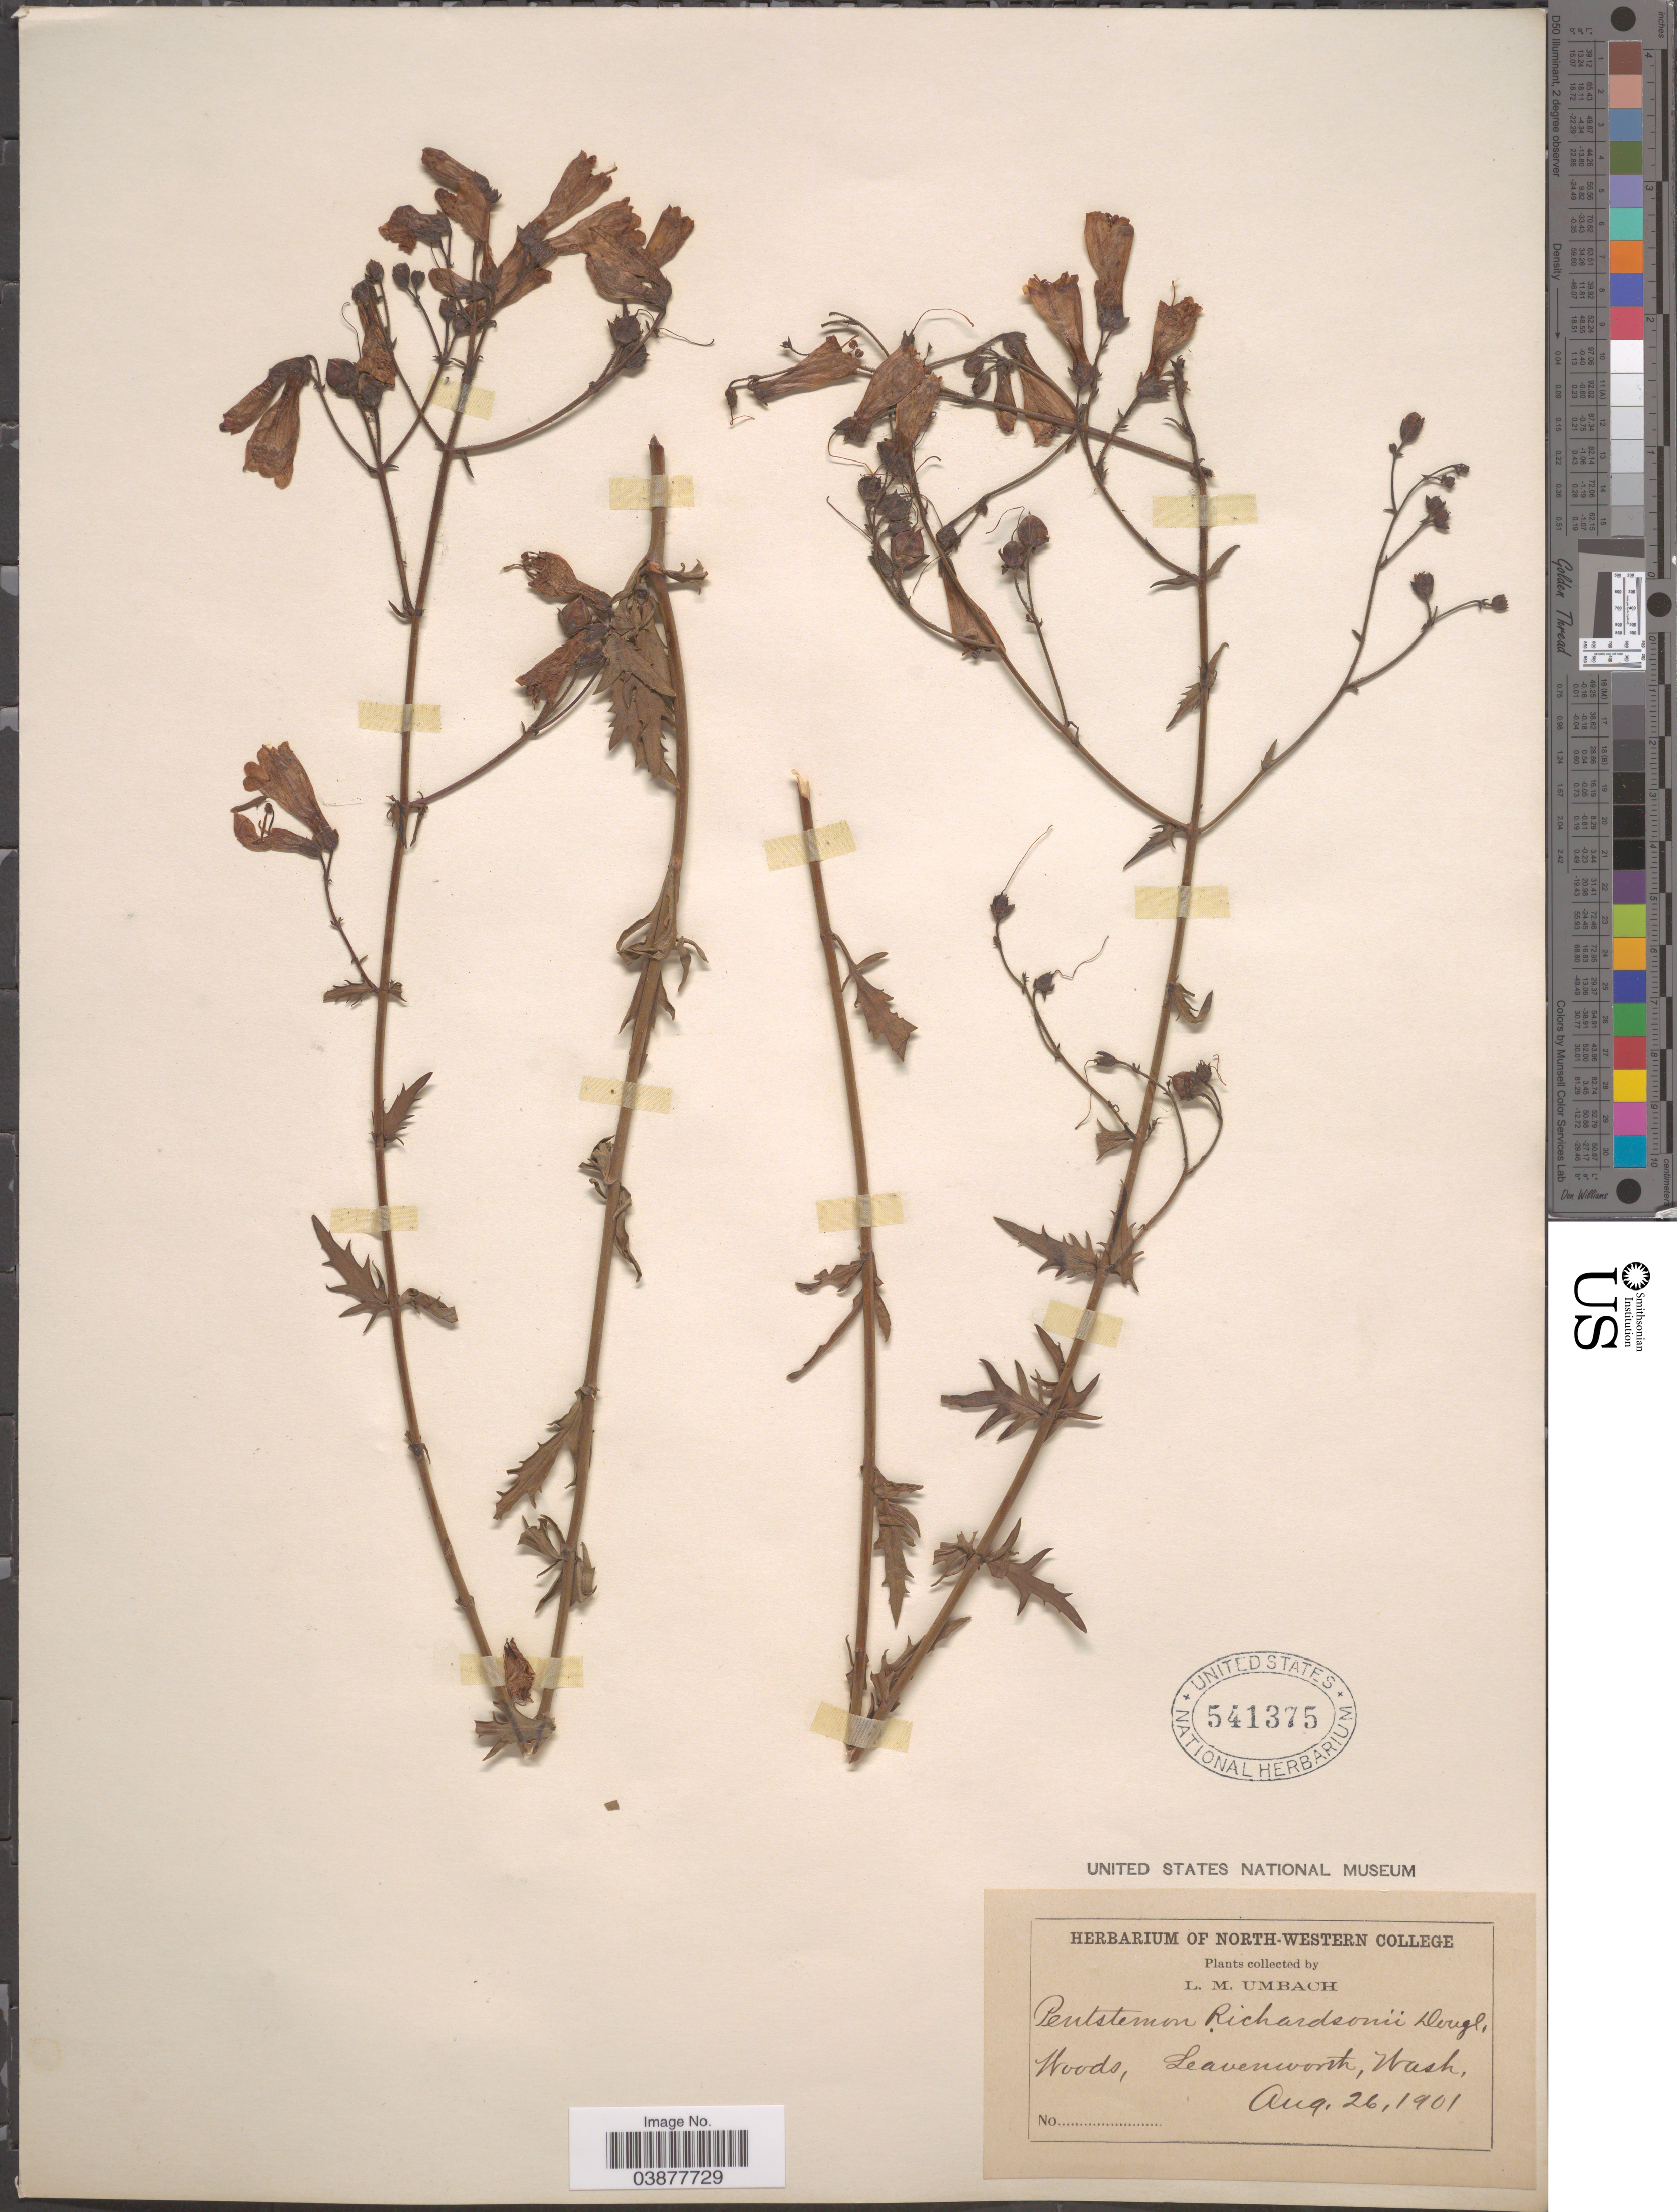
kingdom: Plantae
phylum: Tracheophyta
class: Magnoliopsida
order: Lamiales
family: Plantaginaceae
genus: Penstemon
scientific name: Penstemon richardsonii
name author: Douglas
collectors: L. M. Umbach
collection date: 1901-08-26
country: United States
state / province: Washington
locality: Leavenworth.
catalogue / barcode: US 541375